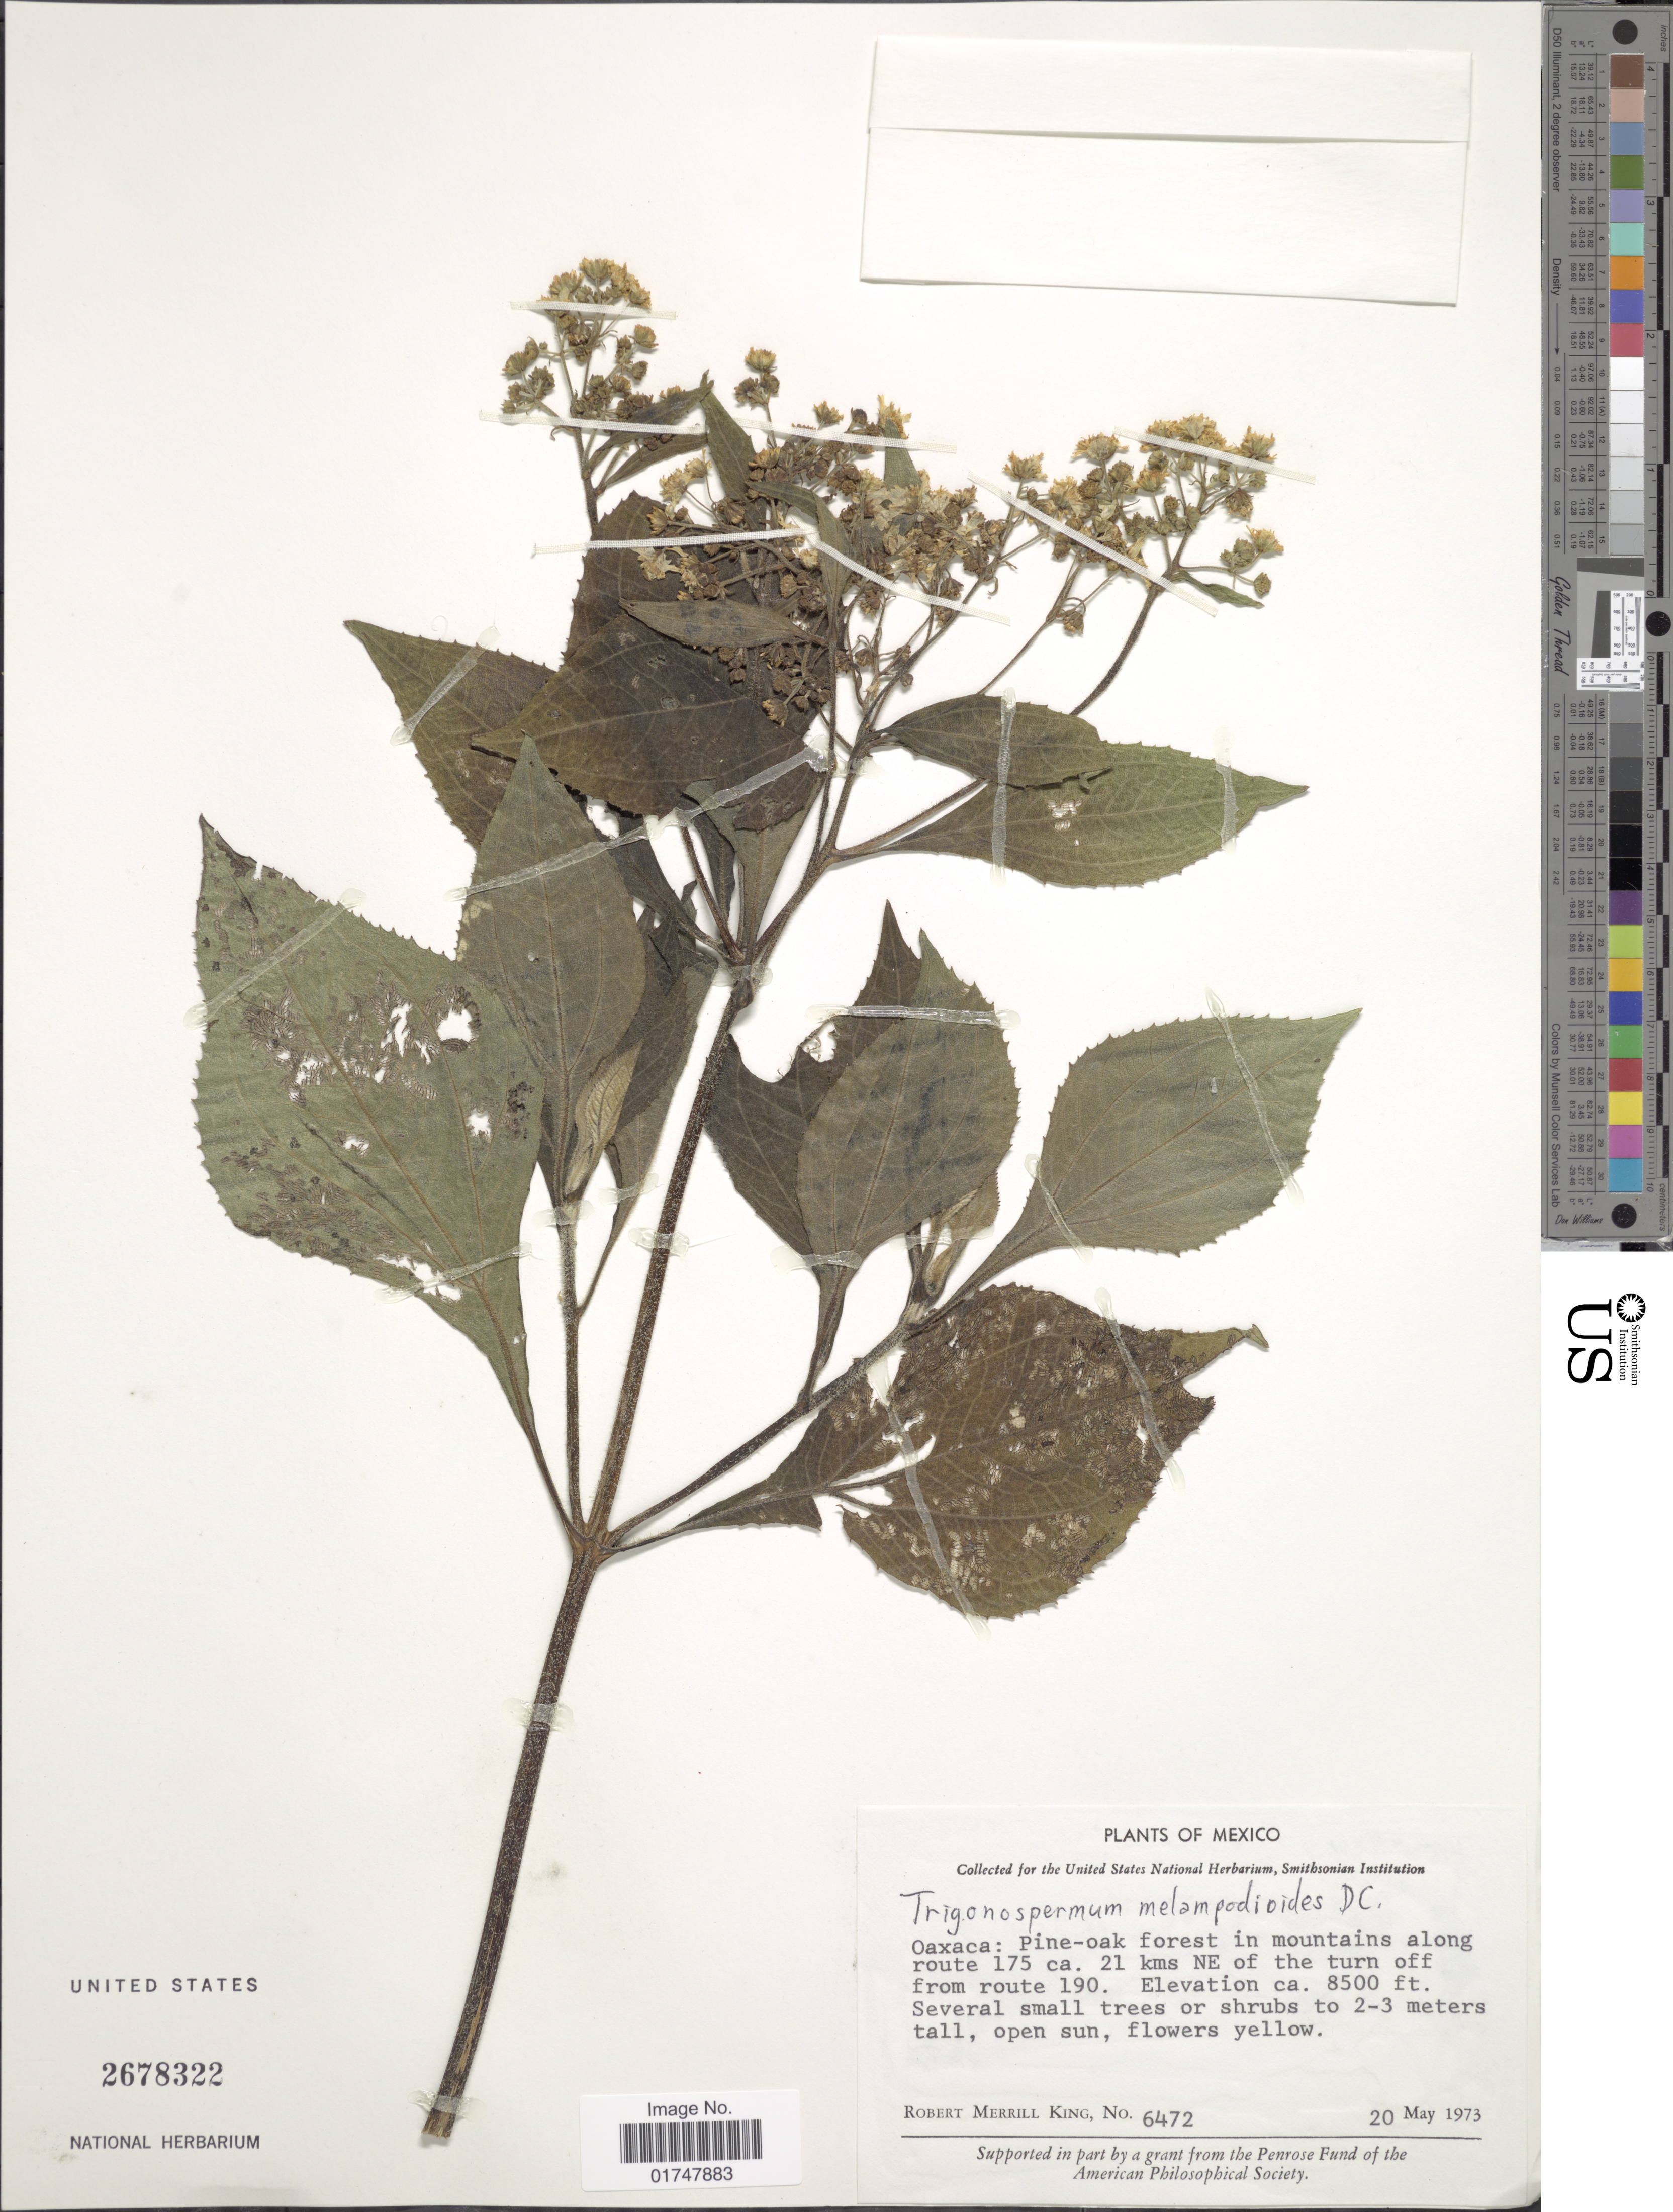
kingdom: Plantae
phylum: Tracheophyta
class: Magnoliopsida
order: Asterales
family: Asteraceae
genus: Trigonospermum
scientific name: Trigonospermum melampodioides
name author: DC.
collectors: R. M. King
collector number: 6472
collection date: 1973-05-20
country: Mexico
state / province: Oaxaca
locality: Pine-oak forest in mountains along route 175 ca. 21 kms NE of the turn off from route 190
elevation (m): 2591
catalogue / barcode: US 2678322